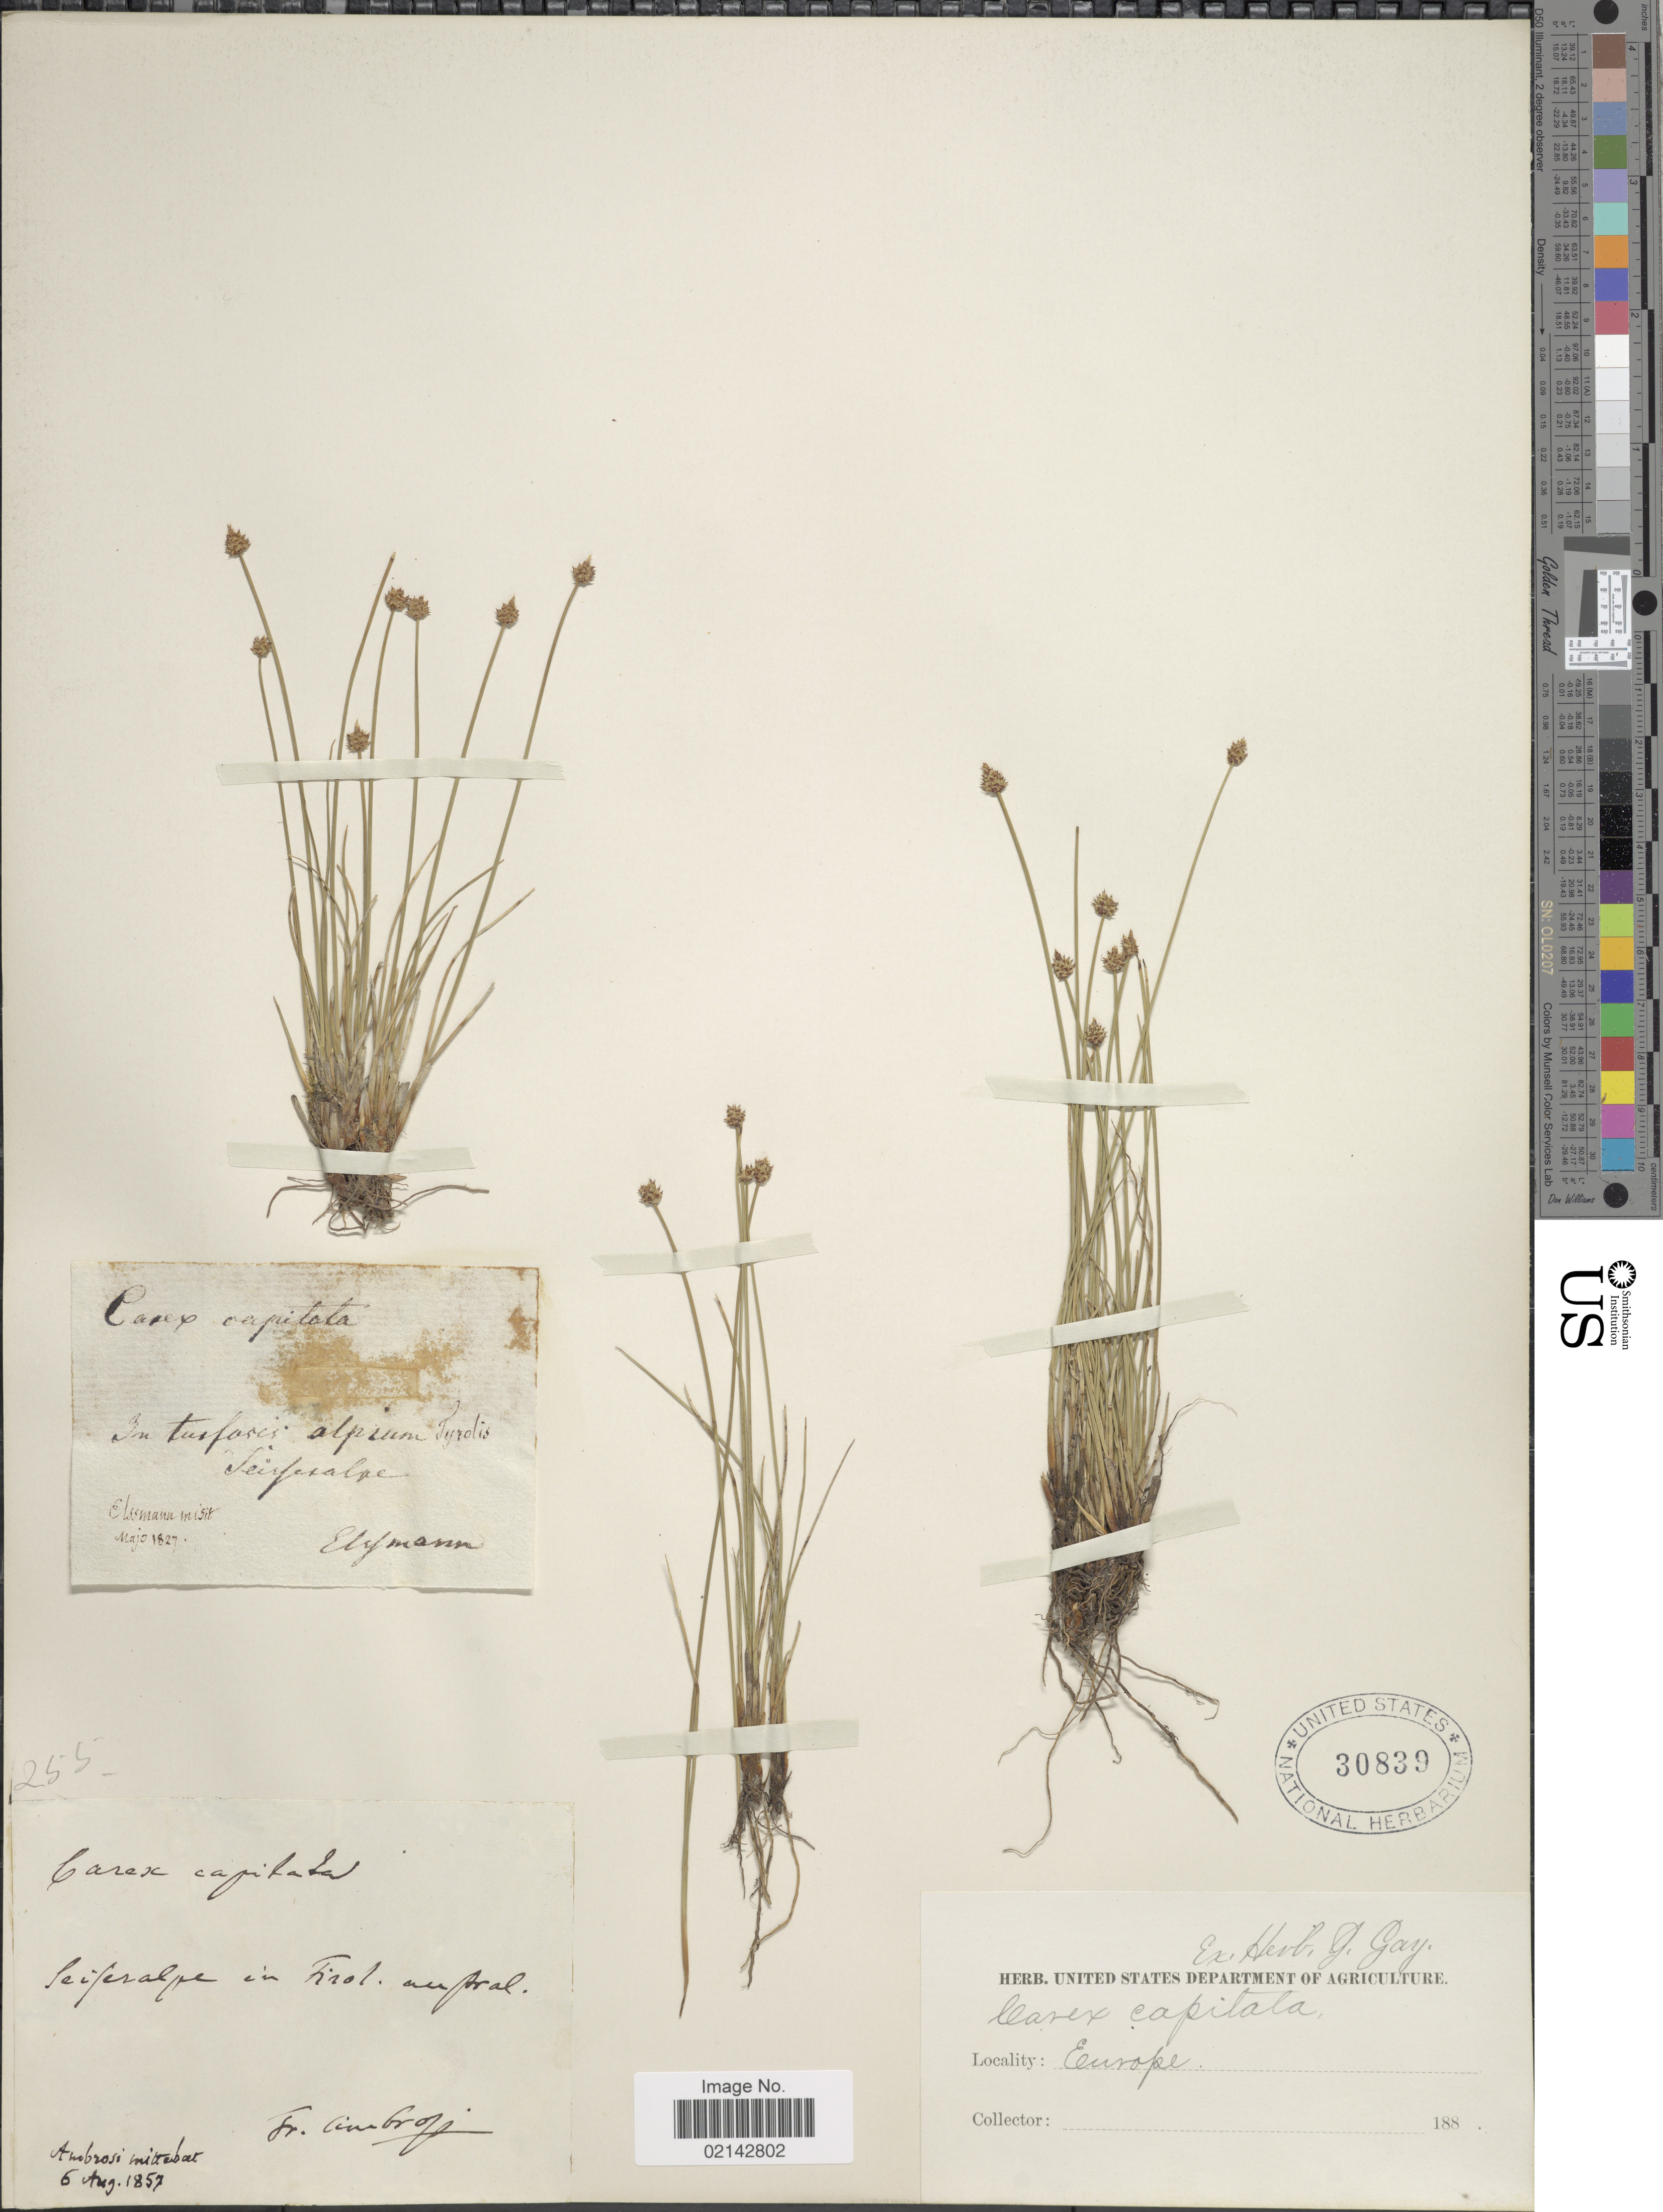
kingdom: Plantae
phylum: Tracheophyta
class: Liliopsida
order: Poales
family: Cyperaceae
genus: Carex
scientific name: Carex capitata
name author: L.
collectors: F. Ambrosi & Elssmann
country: Italy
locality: In tufoses alpium Tyrolis, Seiseralpe, in Tirol austral.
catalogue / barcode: US 30839